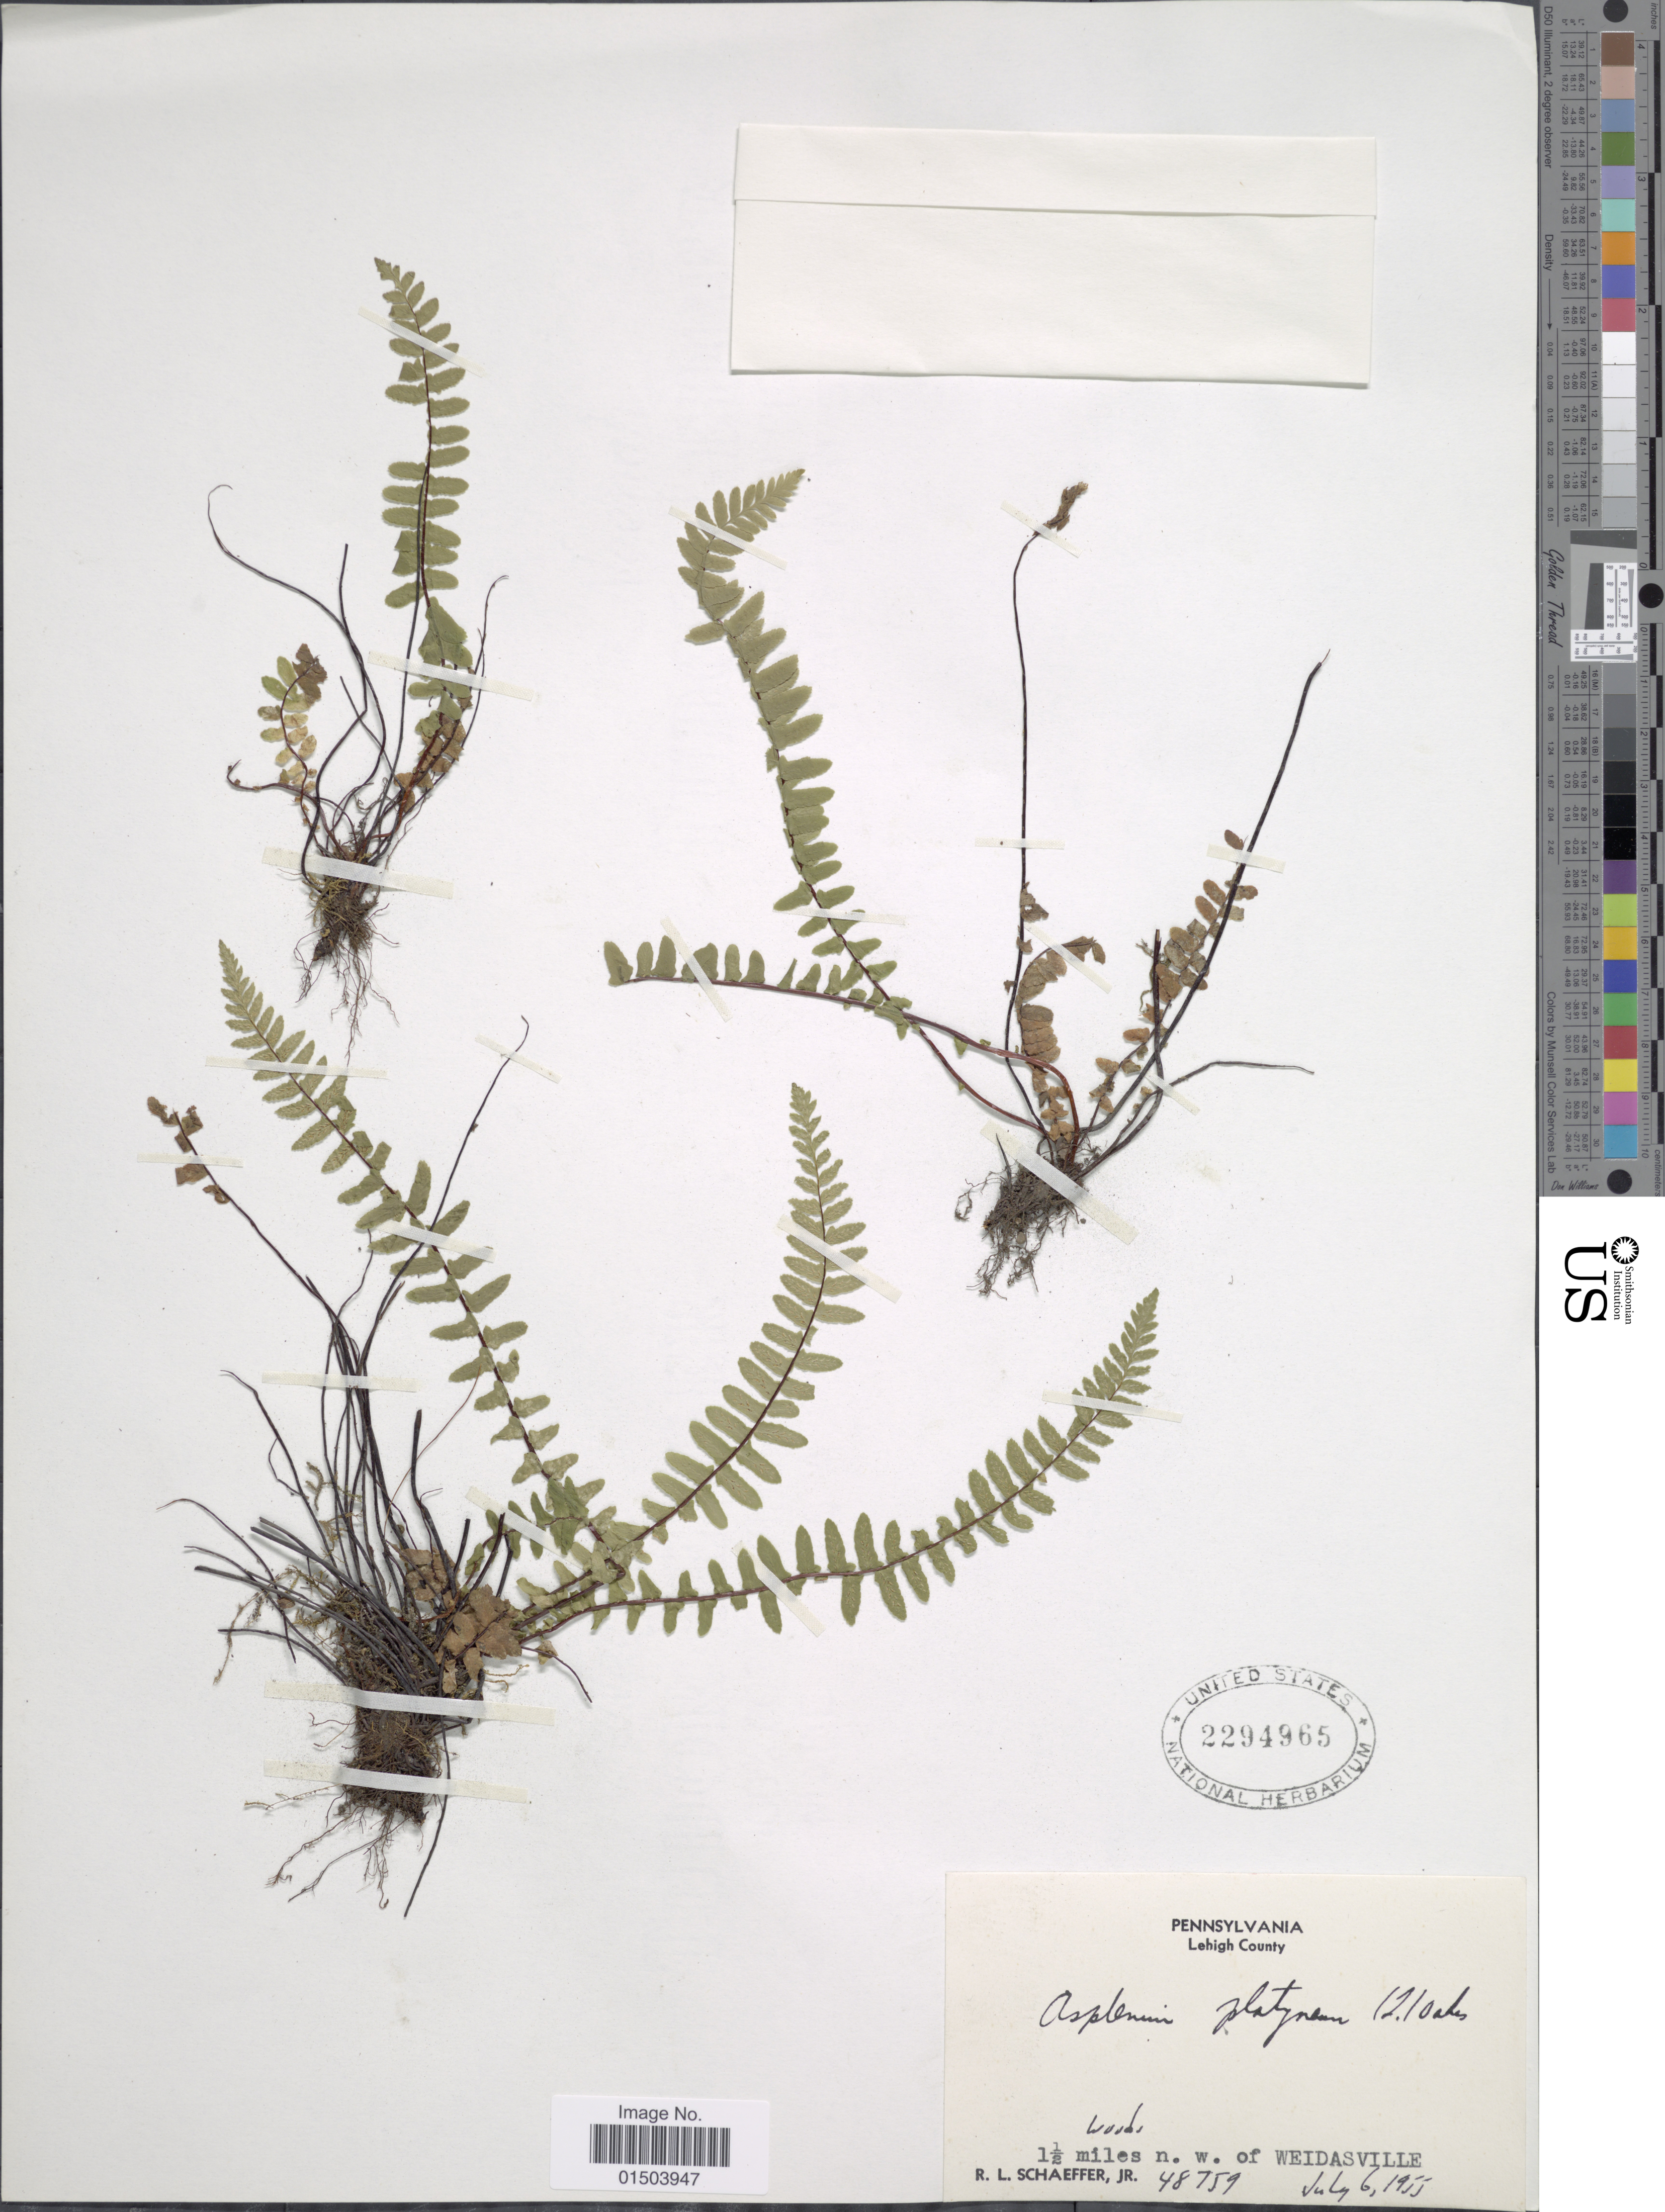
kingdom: Plantae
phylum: Tracheophyta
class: Polypodiopsida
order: Polypodiales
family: Aspleniaceae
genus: Asplenium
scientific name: Asplenium platyneuron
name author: (L.) Britton, Stearns & Poggenb.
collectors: R. L. Schaeffer Jr.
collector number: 48759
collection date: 1955-07-06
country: United States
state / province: Pennsylvania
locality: Lehigh County. 1½ miles n.w. of Weidasville.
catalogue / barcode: US 2294965